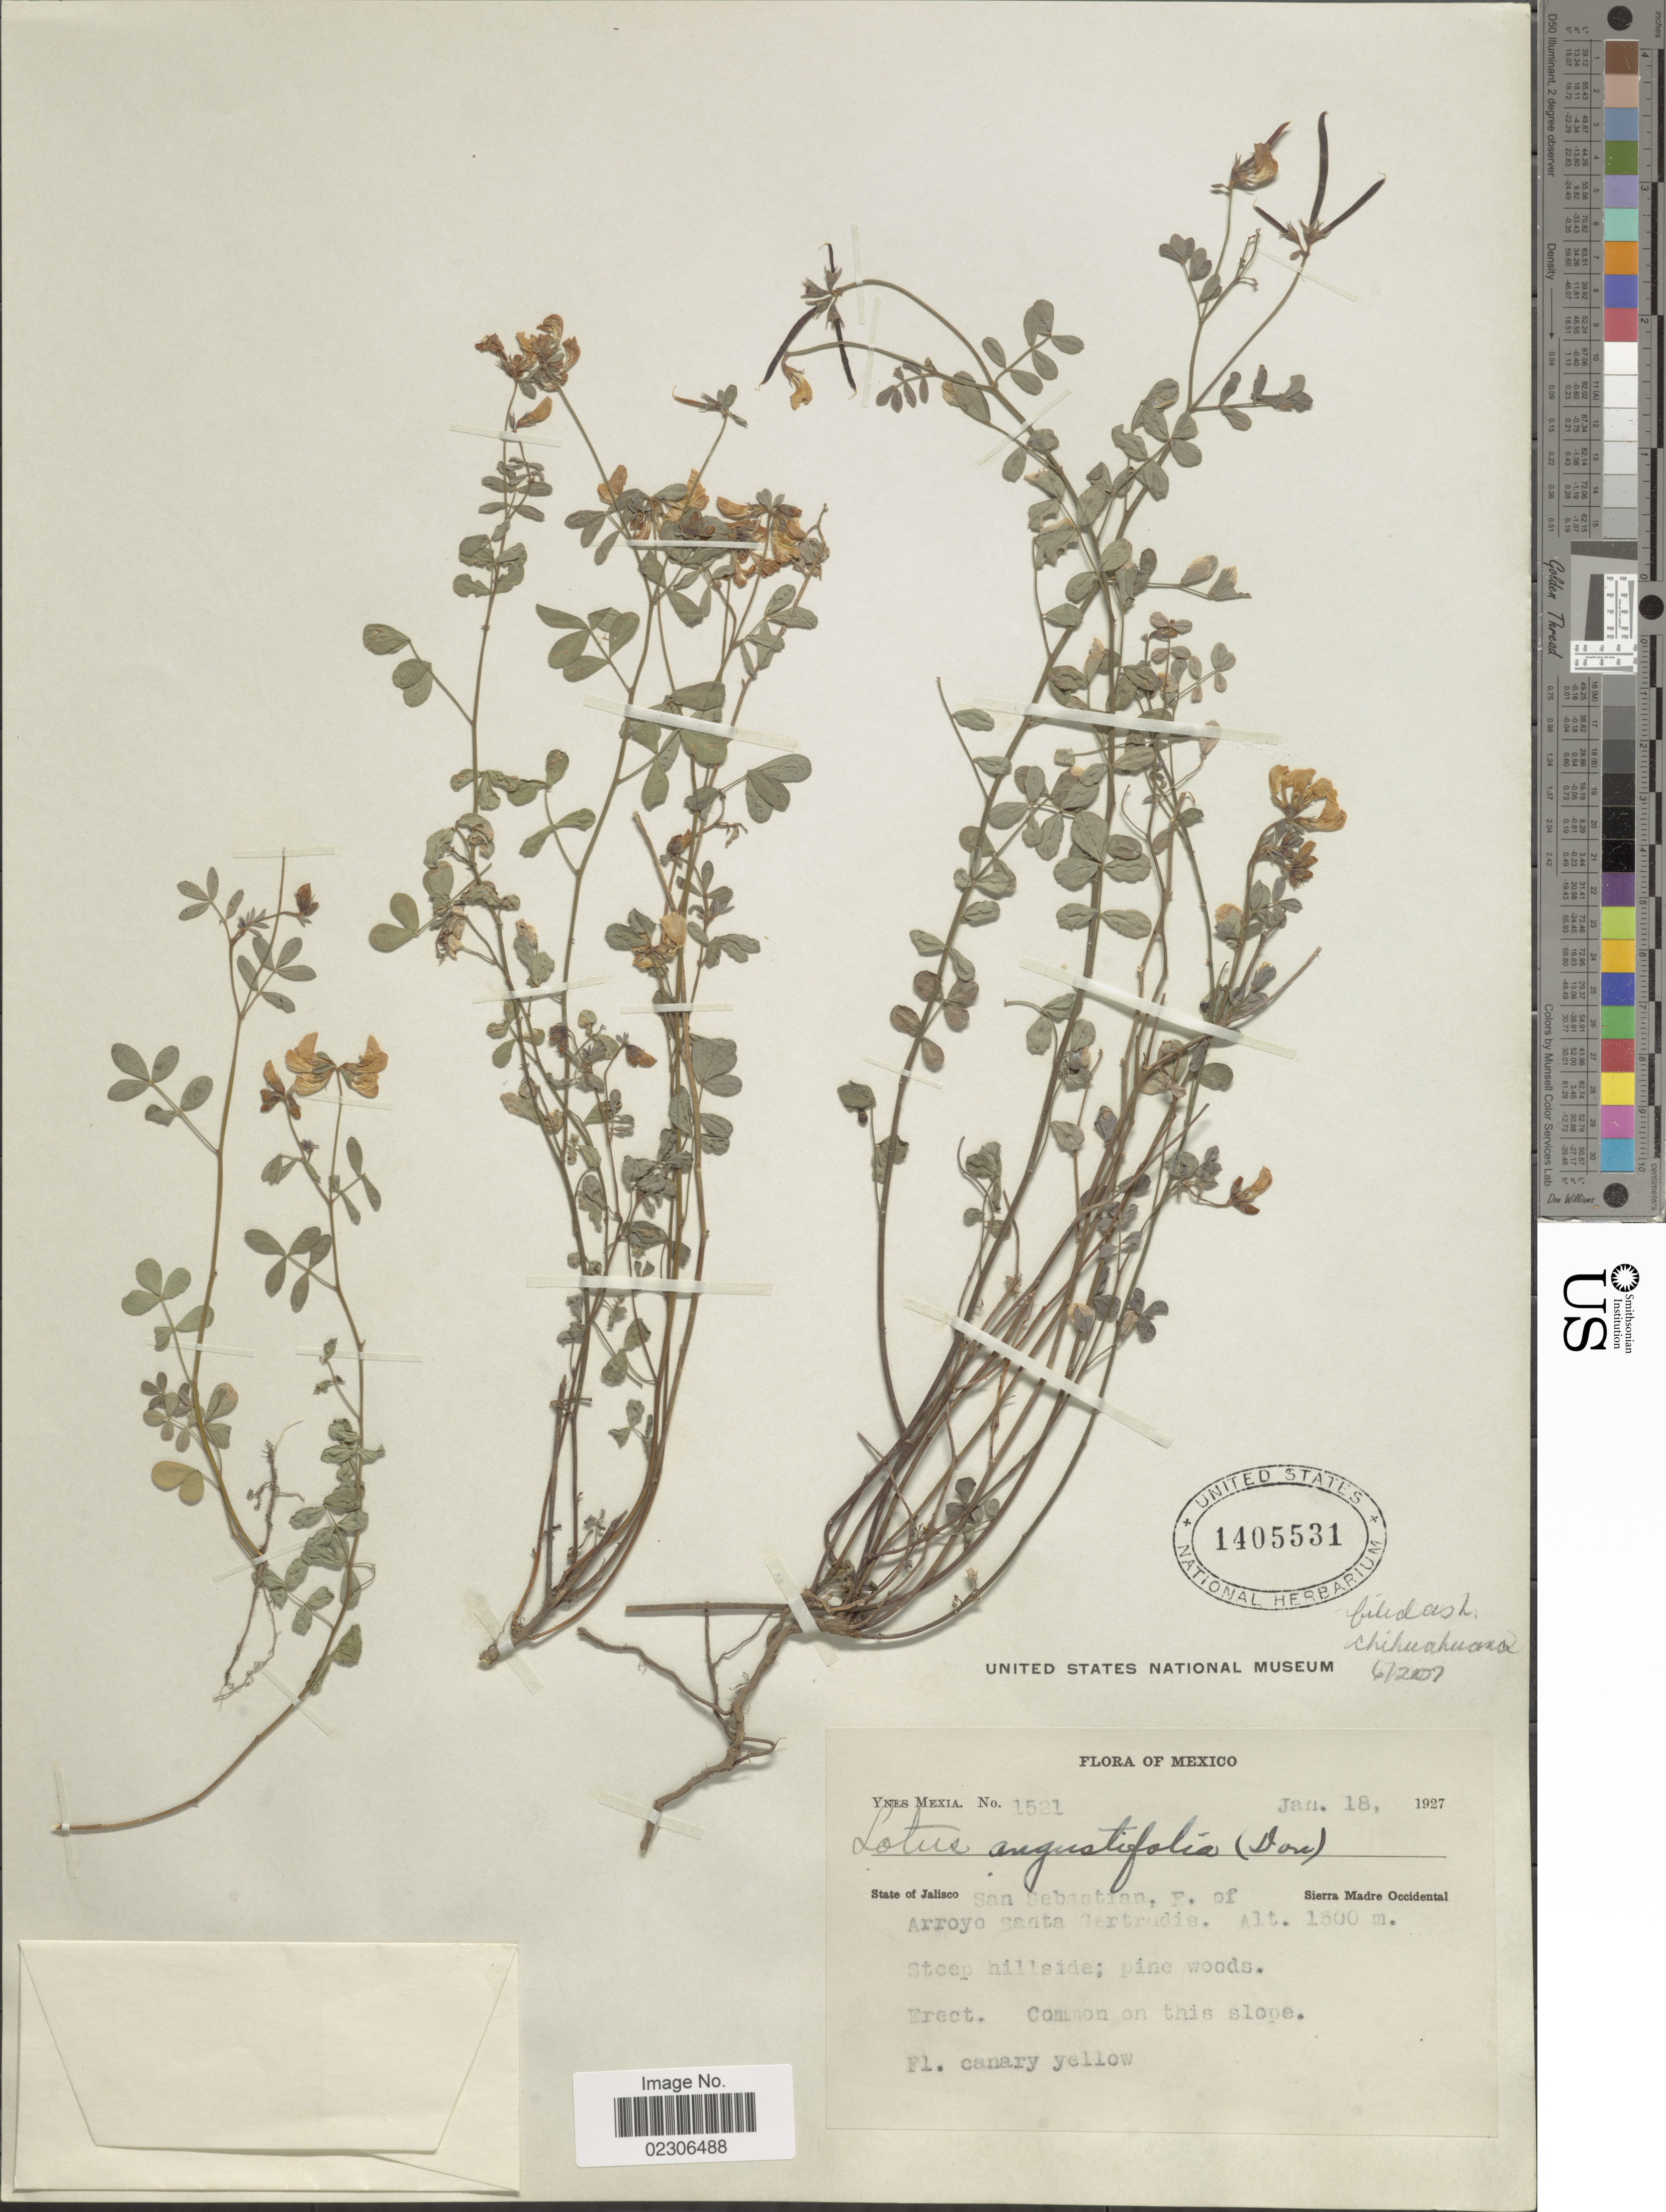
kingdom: Plantae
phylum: Tracheophyta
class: Magnoliopsida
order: Fabales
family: Fabaceae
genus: Lotus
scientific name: Lotus chihuahuanus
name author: (S. Watson) Greene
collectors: Y. Mexia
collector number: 1521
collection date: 1927-01-18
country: Mexico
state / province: Jalisco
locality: State of Jalisco, San Sebastian, E of Arroyo Santa Gertrudie, Sierra Madre Occidental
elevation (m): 1500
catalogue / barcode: US 1405531